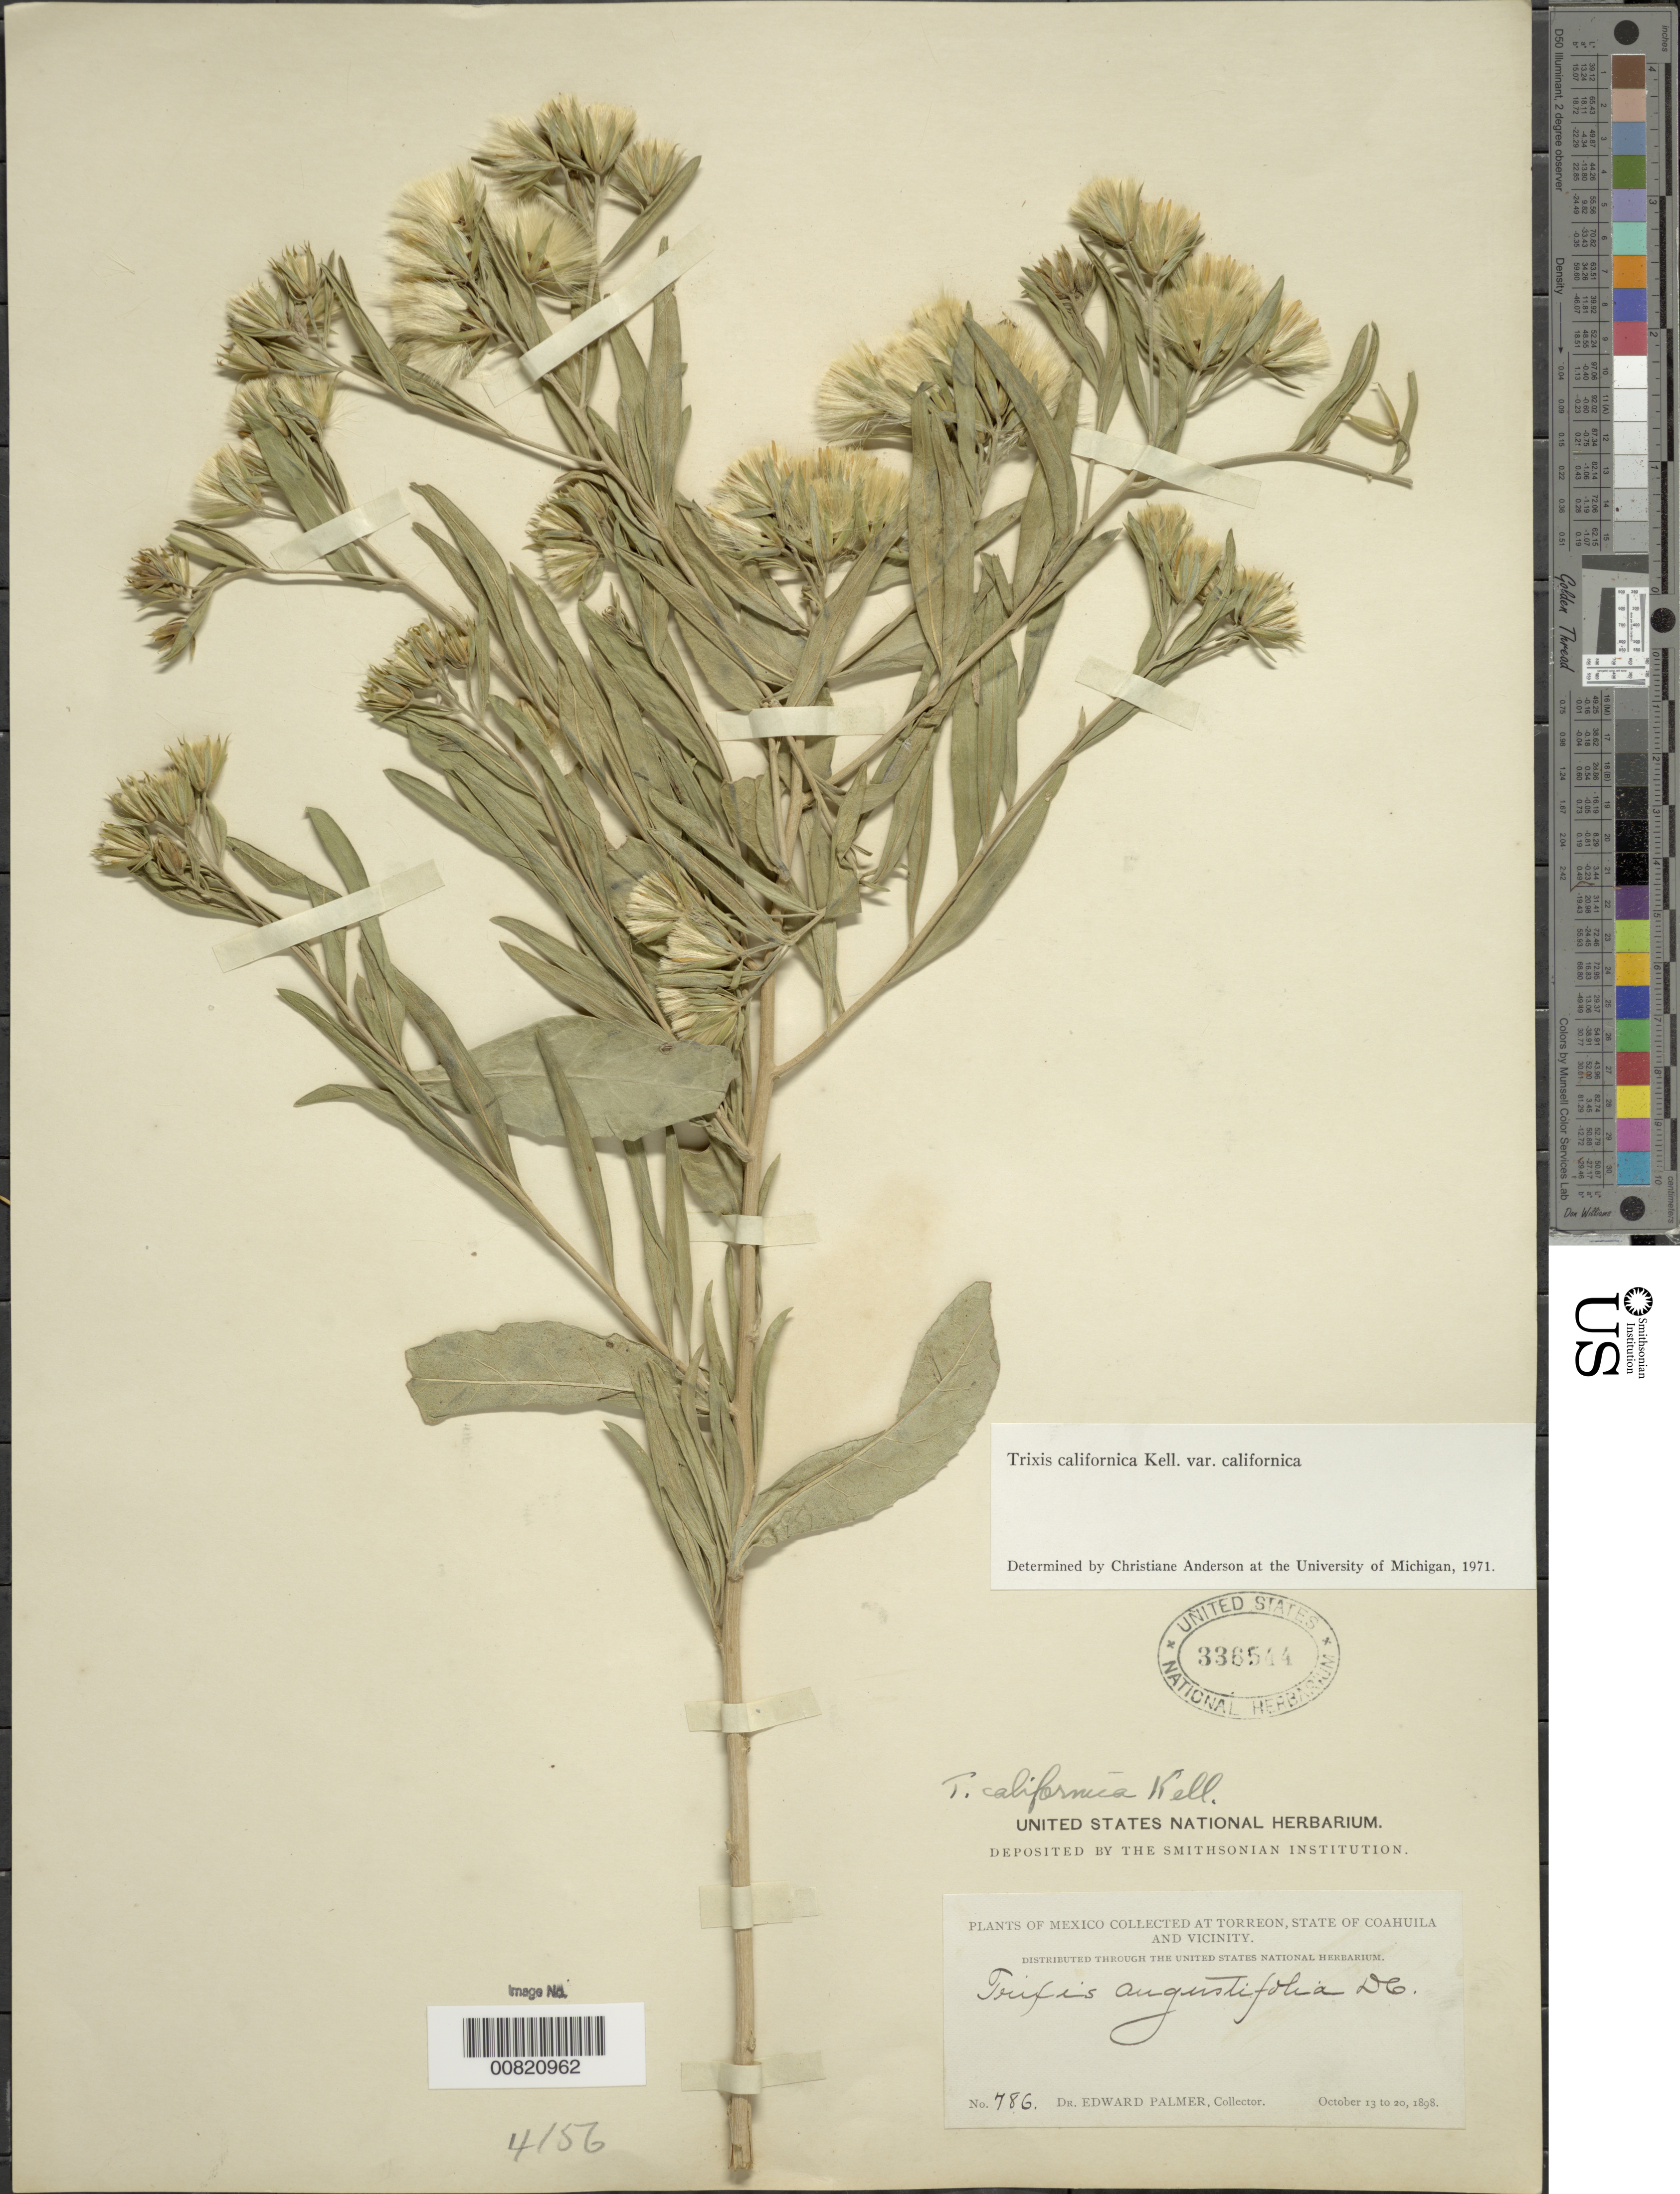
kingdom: Plantae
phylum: Tracheophyta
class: Magnoliopsida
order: Asterales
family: Asteraceae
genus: Trixis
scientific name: Trixis californica var. californica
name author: Kellogg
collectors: E. Palmer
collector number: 786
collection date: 1898-10-13/1898-10-20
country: Mexico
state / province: Coahuila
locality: At Torreon, State of Coahuila and vicinity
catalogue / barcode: US 336544